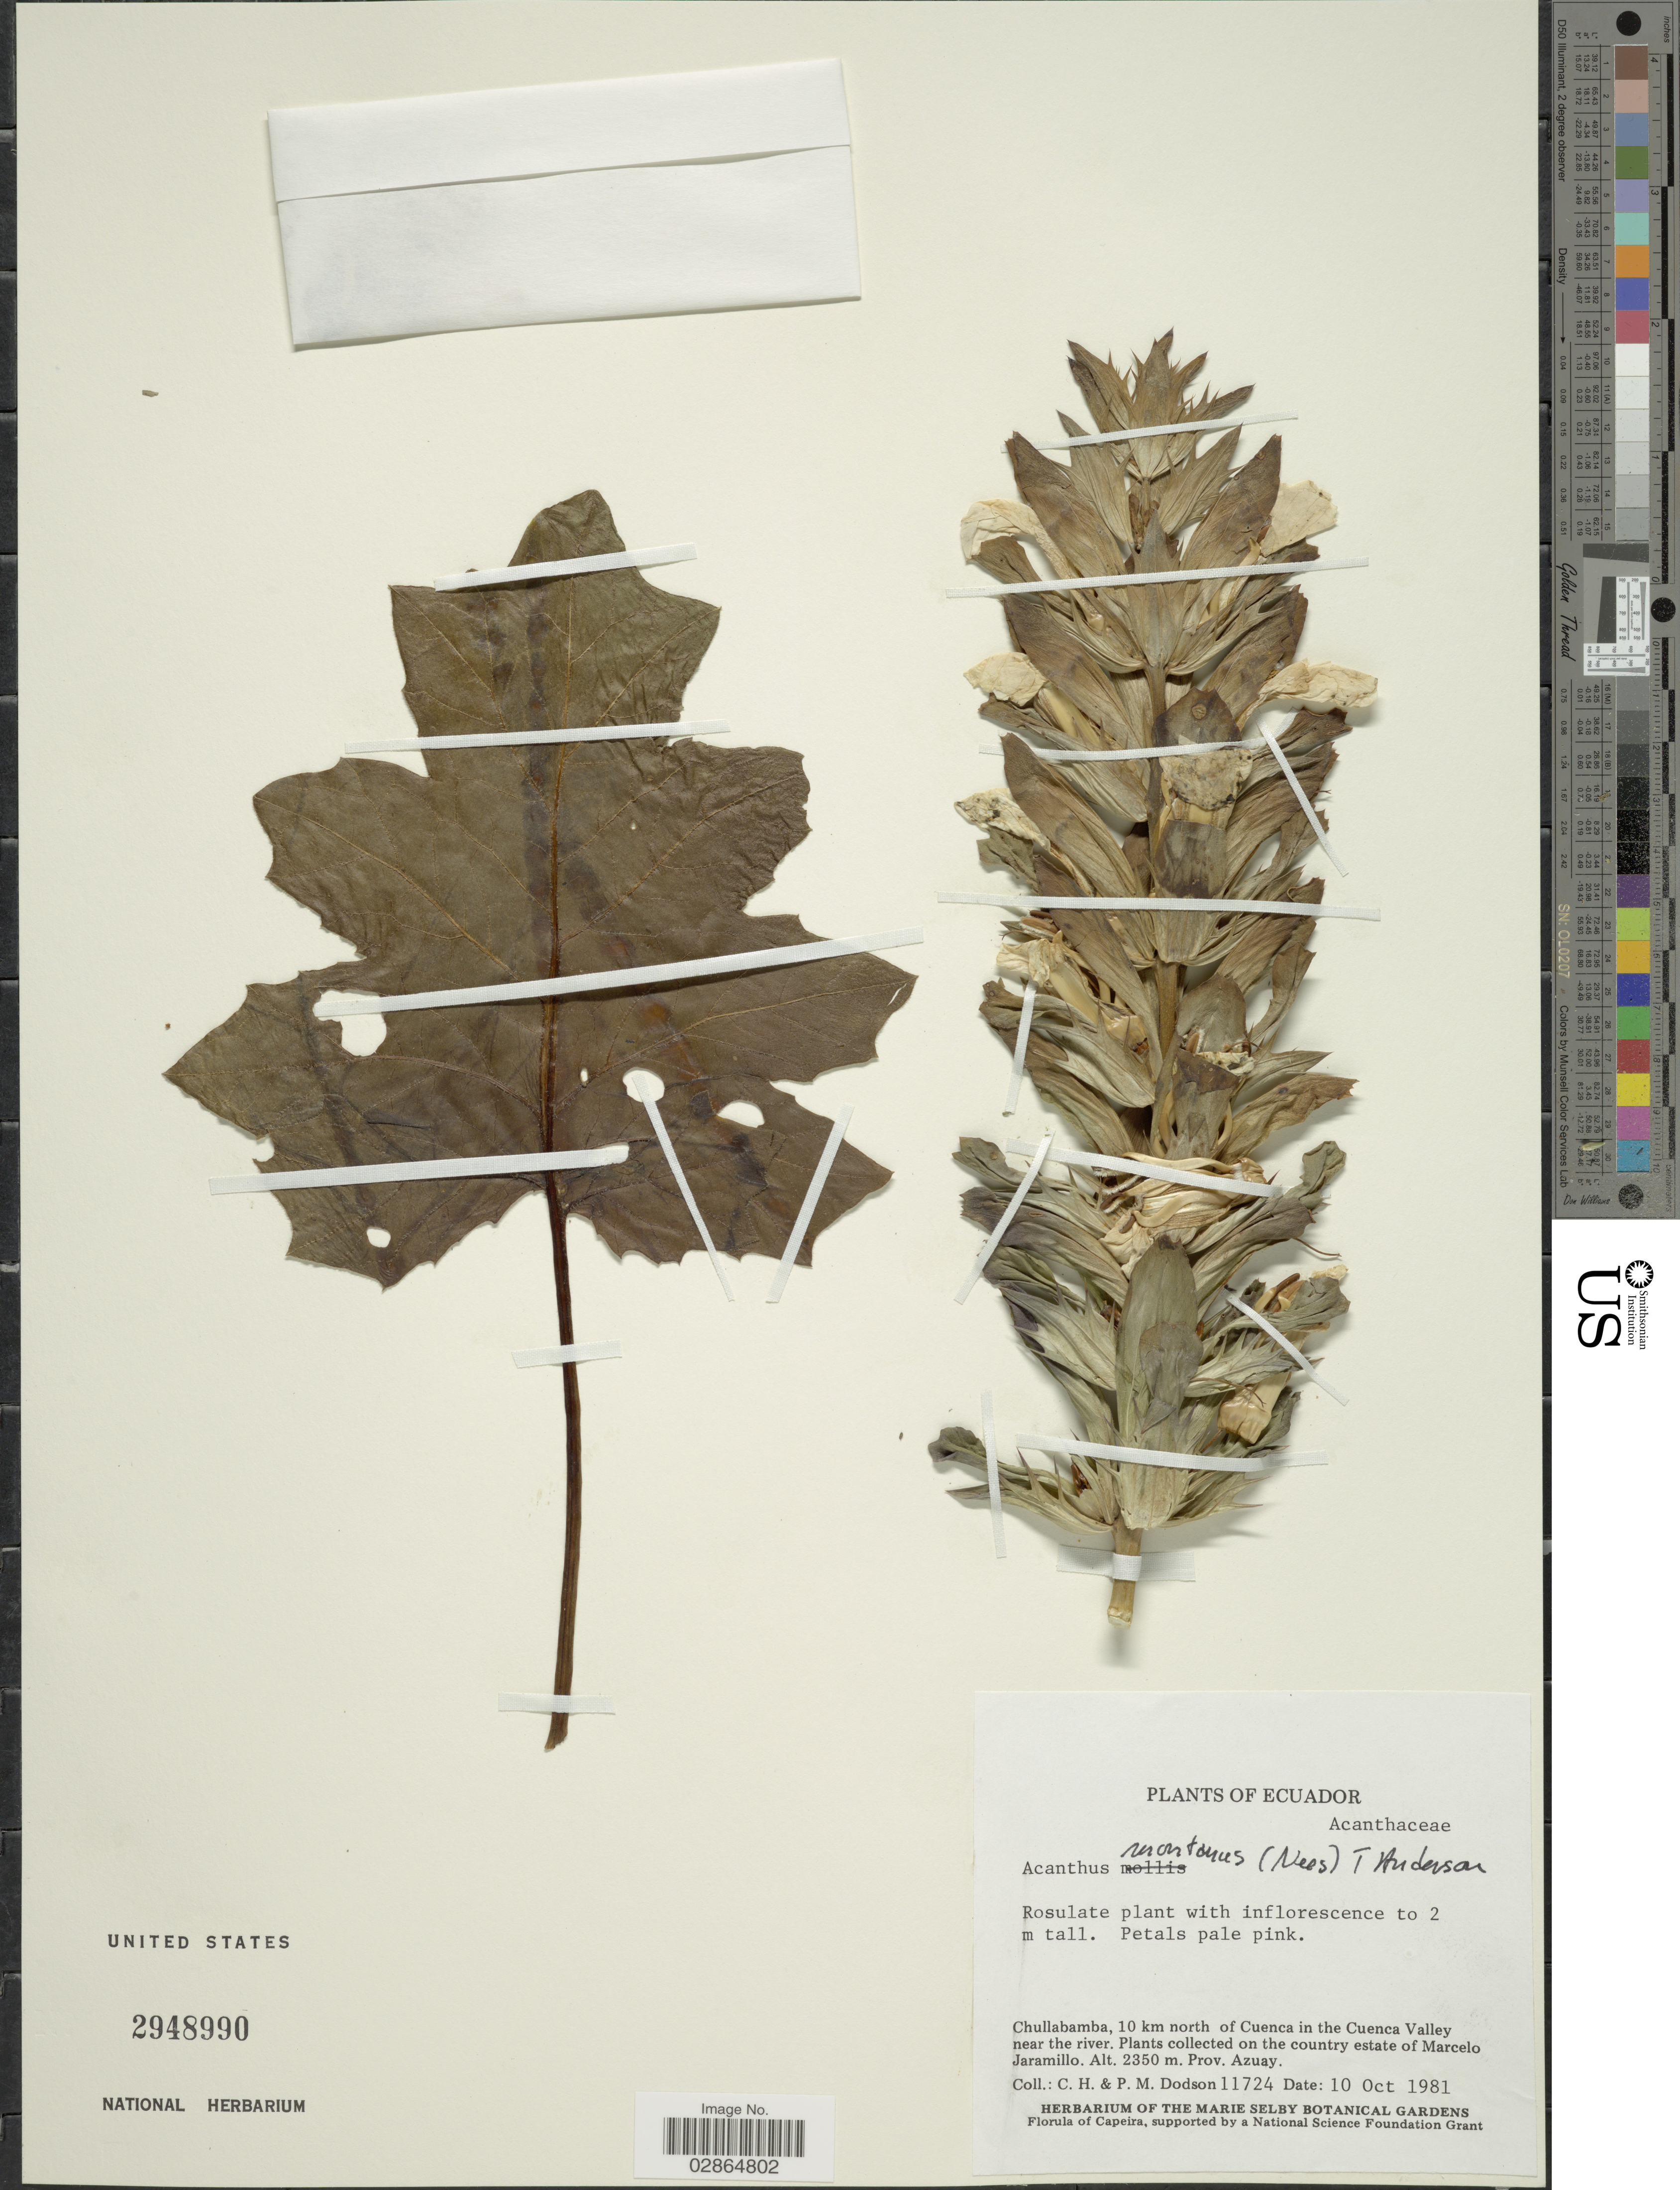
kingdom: Plantae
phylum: Tracheophyta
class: Magnoliopsida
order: Lamiales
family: Acanthaceae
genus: Acanthus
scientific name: Acanthus mollis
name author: L.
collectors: C. H. Dodson & P. M. Dodson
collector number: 11724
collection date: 1981-10-10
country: Ecuador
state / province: Azuay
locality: Chullabamba, 10 km north of Cuenca in the Cuenca Valley near the river, On the country estate of Marcelo Jaramillo.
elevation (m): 2350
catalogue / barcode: US 2948990